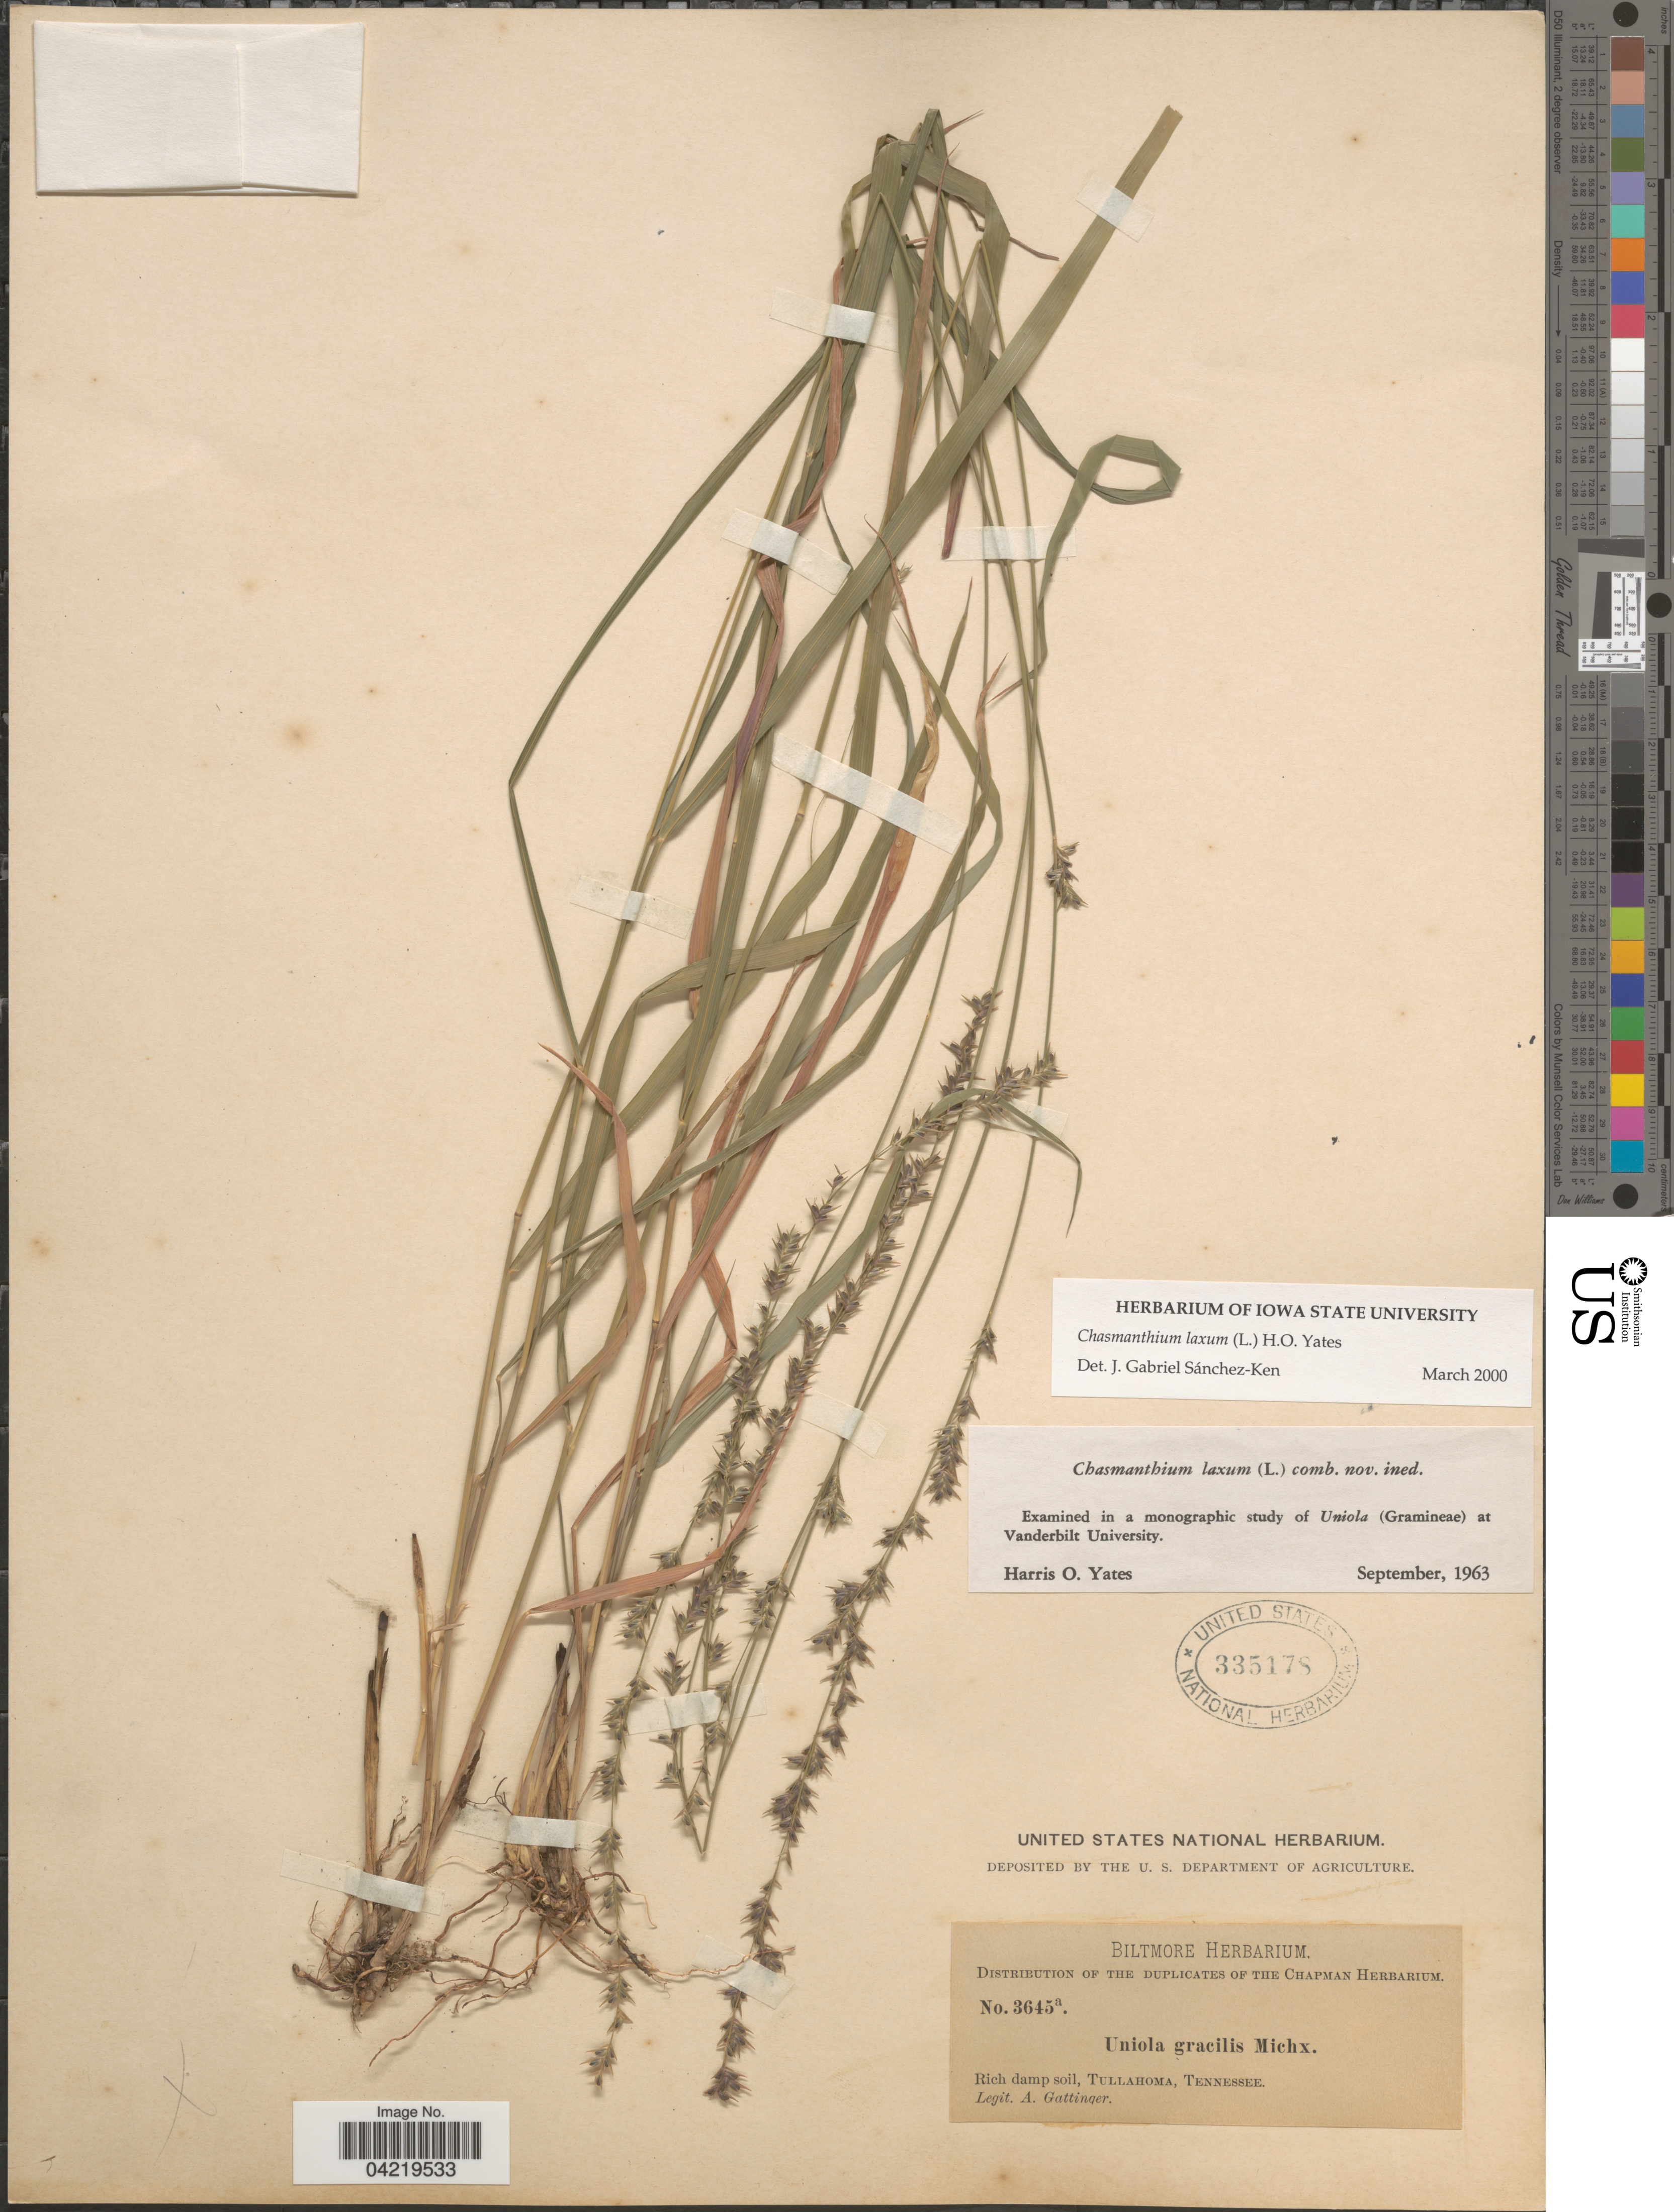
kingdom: Plantae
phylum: Tracheophyta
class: Liliopsida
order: Poales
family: Poaceae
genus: Chasmanthium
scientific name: Chasmanthium laxum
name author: (L.) H.O. Yates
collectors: A. Gattinger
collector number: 3645a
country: United States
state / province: Tennessee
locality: Rich damp soil, Tullahoma.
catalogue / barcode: US 335178